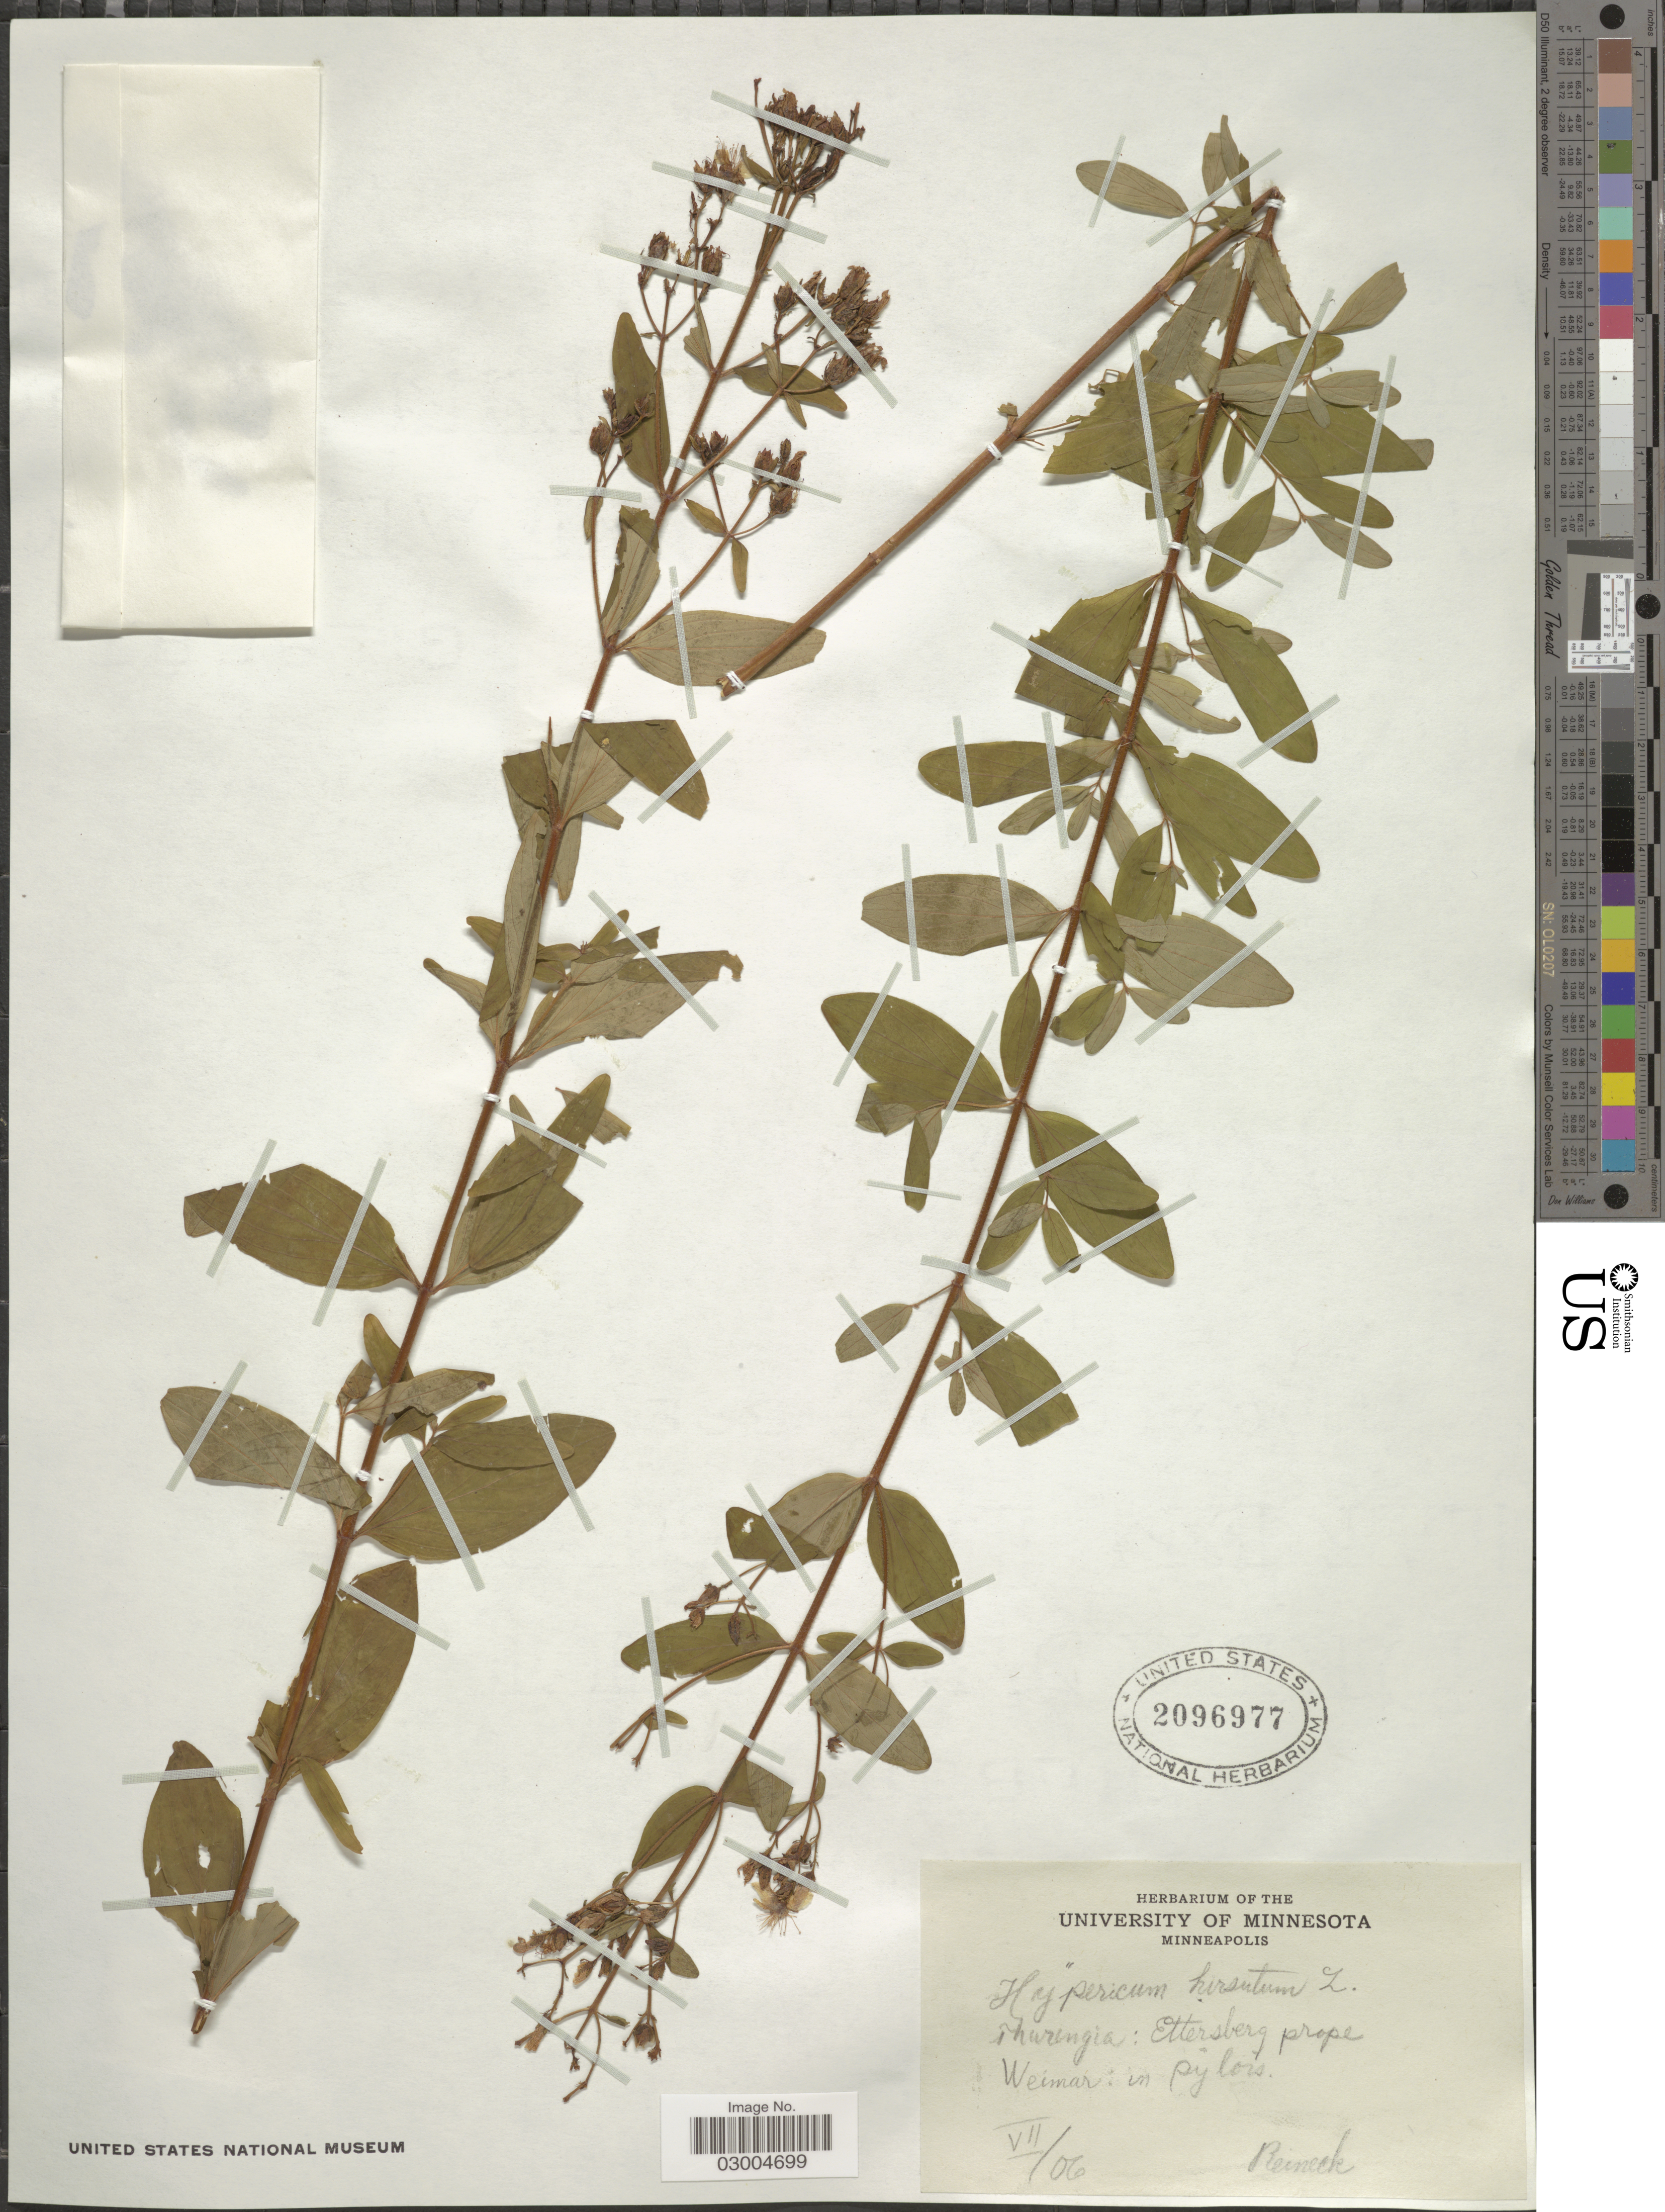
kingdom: Plantae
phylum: Tracheophyta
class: Magnoliopsida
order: Malpighiales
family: Hypericaceae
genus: Hypericum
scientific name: Hypericum hirsutum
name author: L.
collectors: Reineck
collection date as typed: Transcribed d/m/y: /7/6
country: Germany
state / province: Thuringia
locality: Thuringia: Ettersberg prope Weimar.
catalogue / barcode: US 2096977